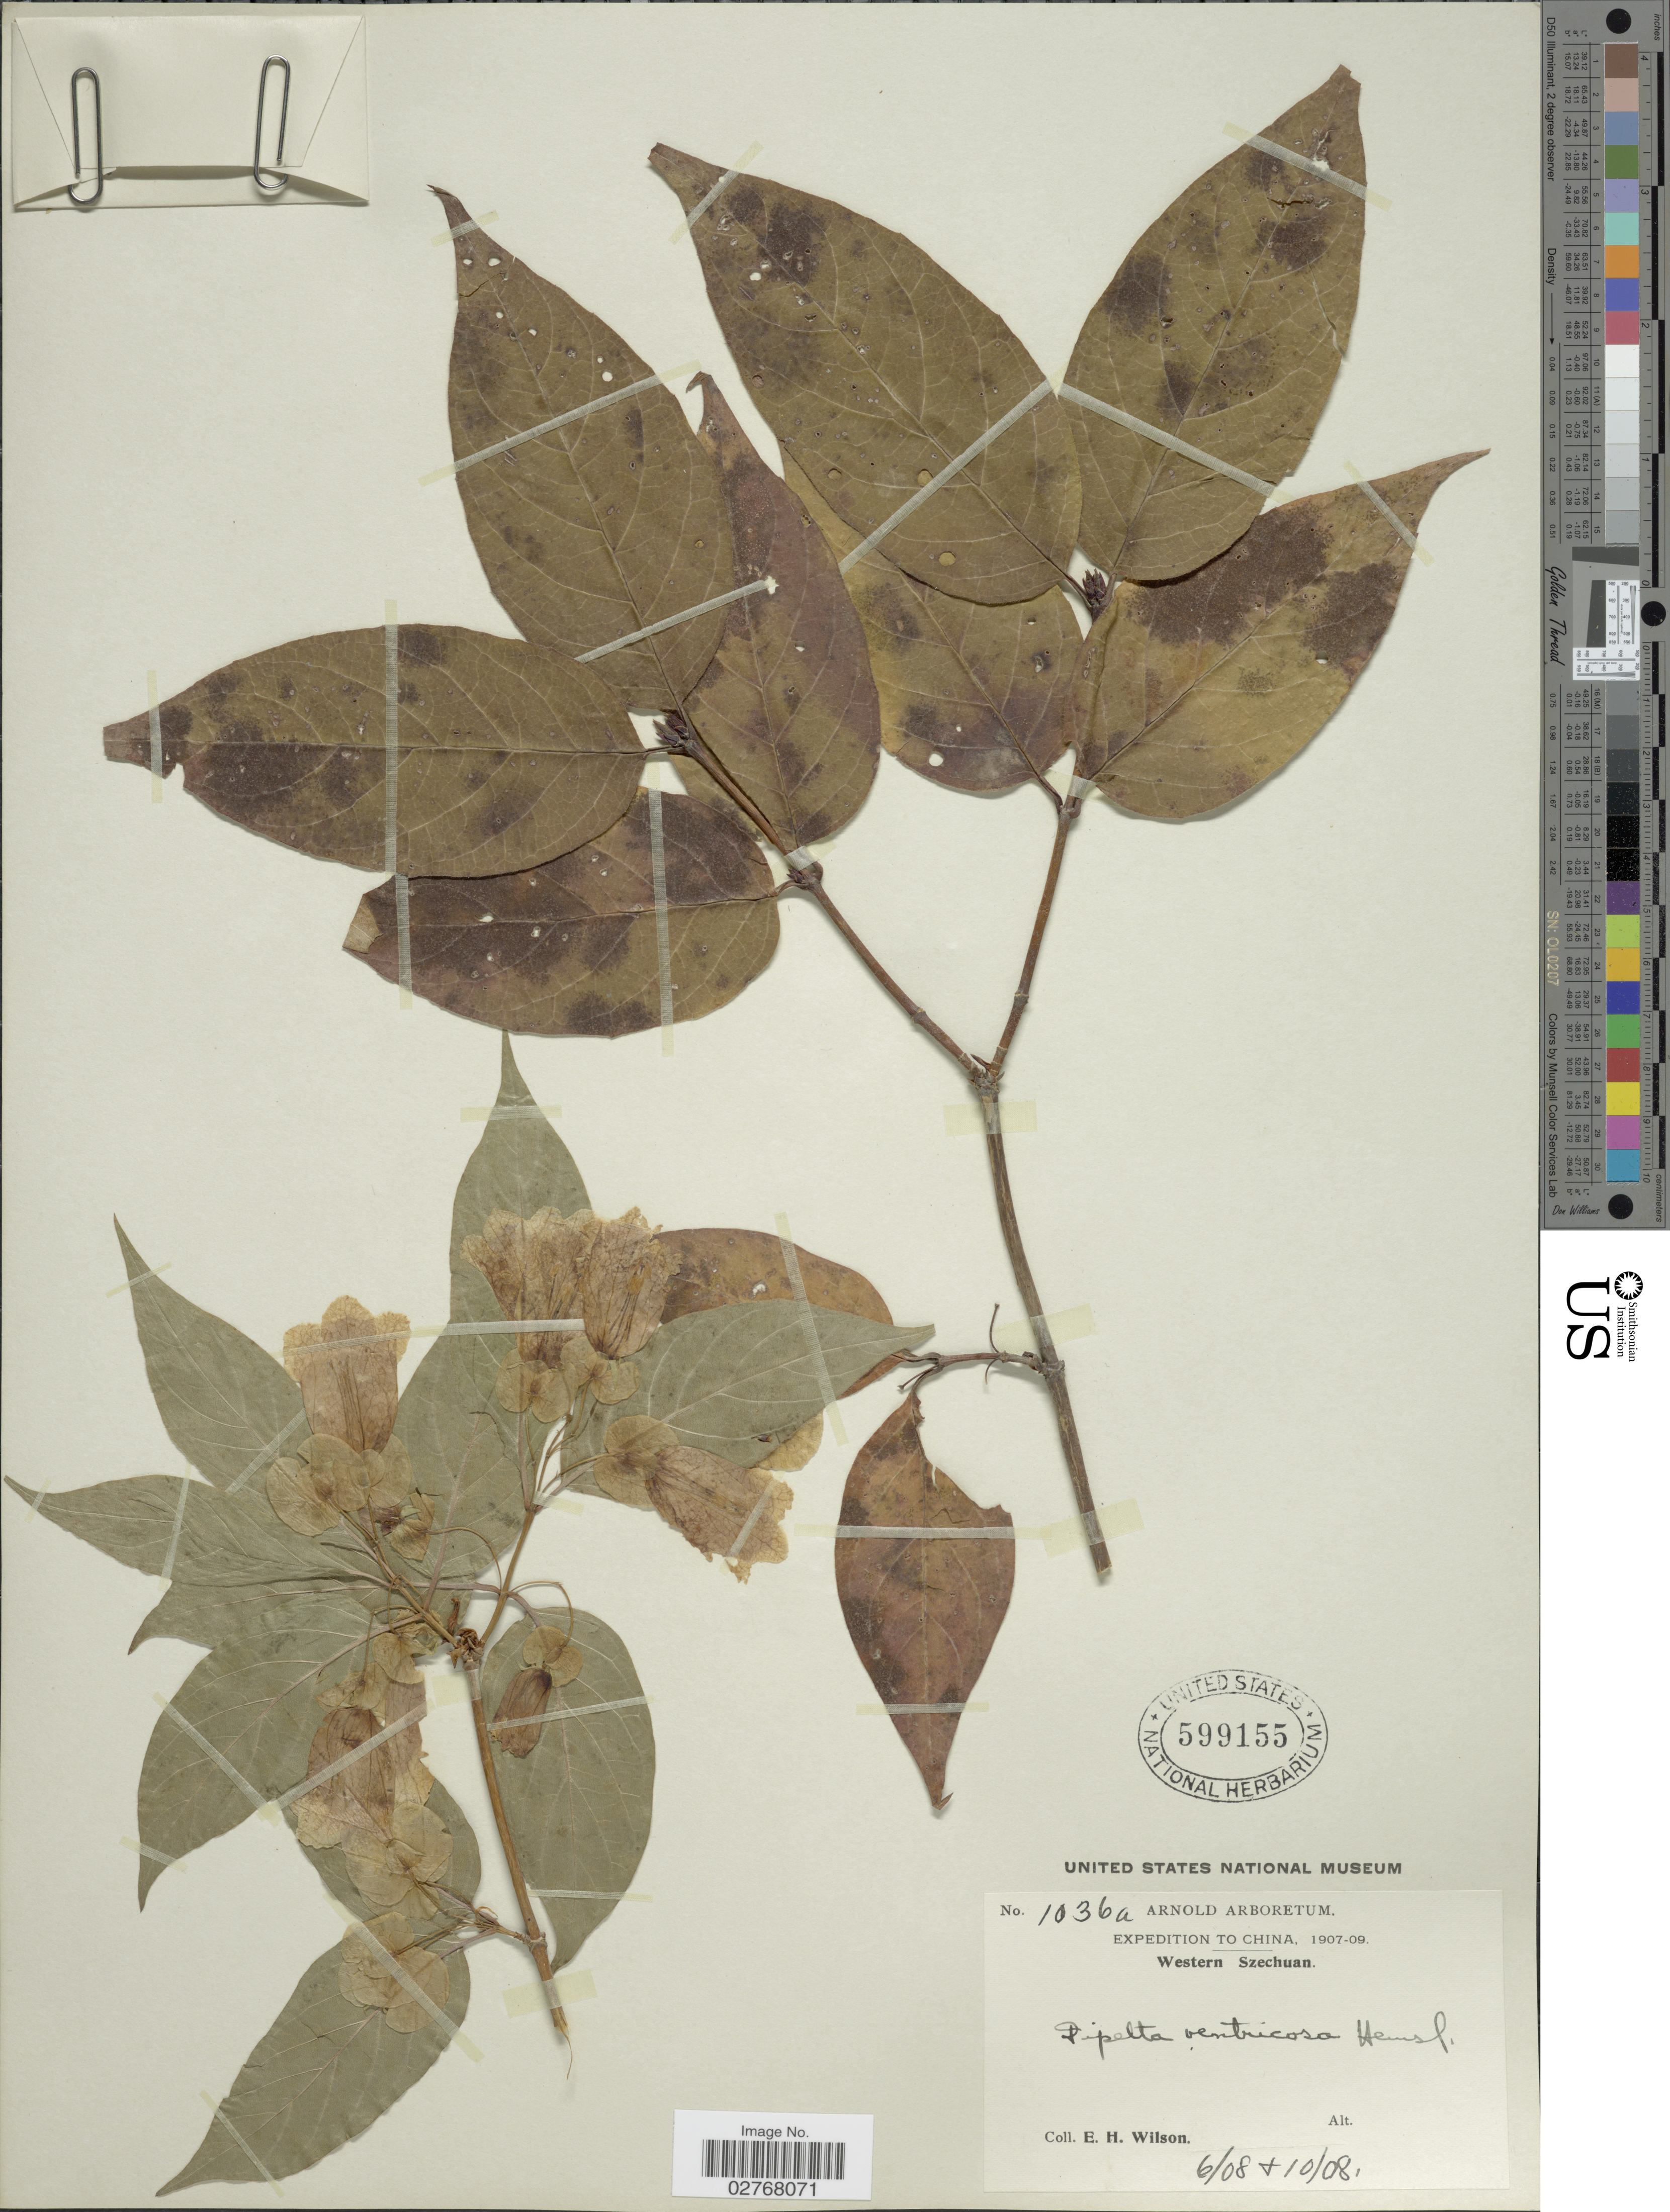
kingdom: Plantae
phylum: Tracheophyta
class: Magnoliopsida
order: Dipsacales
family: Caprifoliaceae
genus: Dipelta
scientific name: Dipelta ventricosa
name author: Hemsl.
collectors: E. Wilson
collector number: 1036a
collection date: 1908-06/1908-10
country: China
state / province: Sichuan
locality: Western Szechuan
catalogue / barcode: US 599155